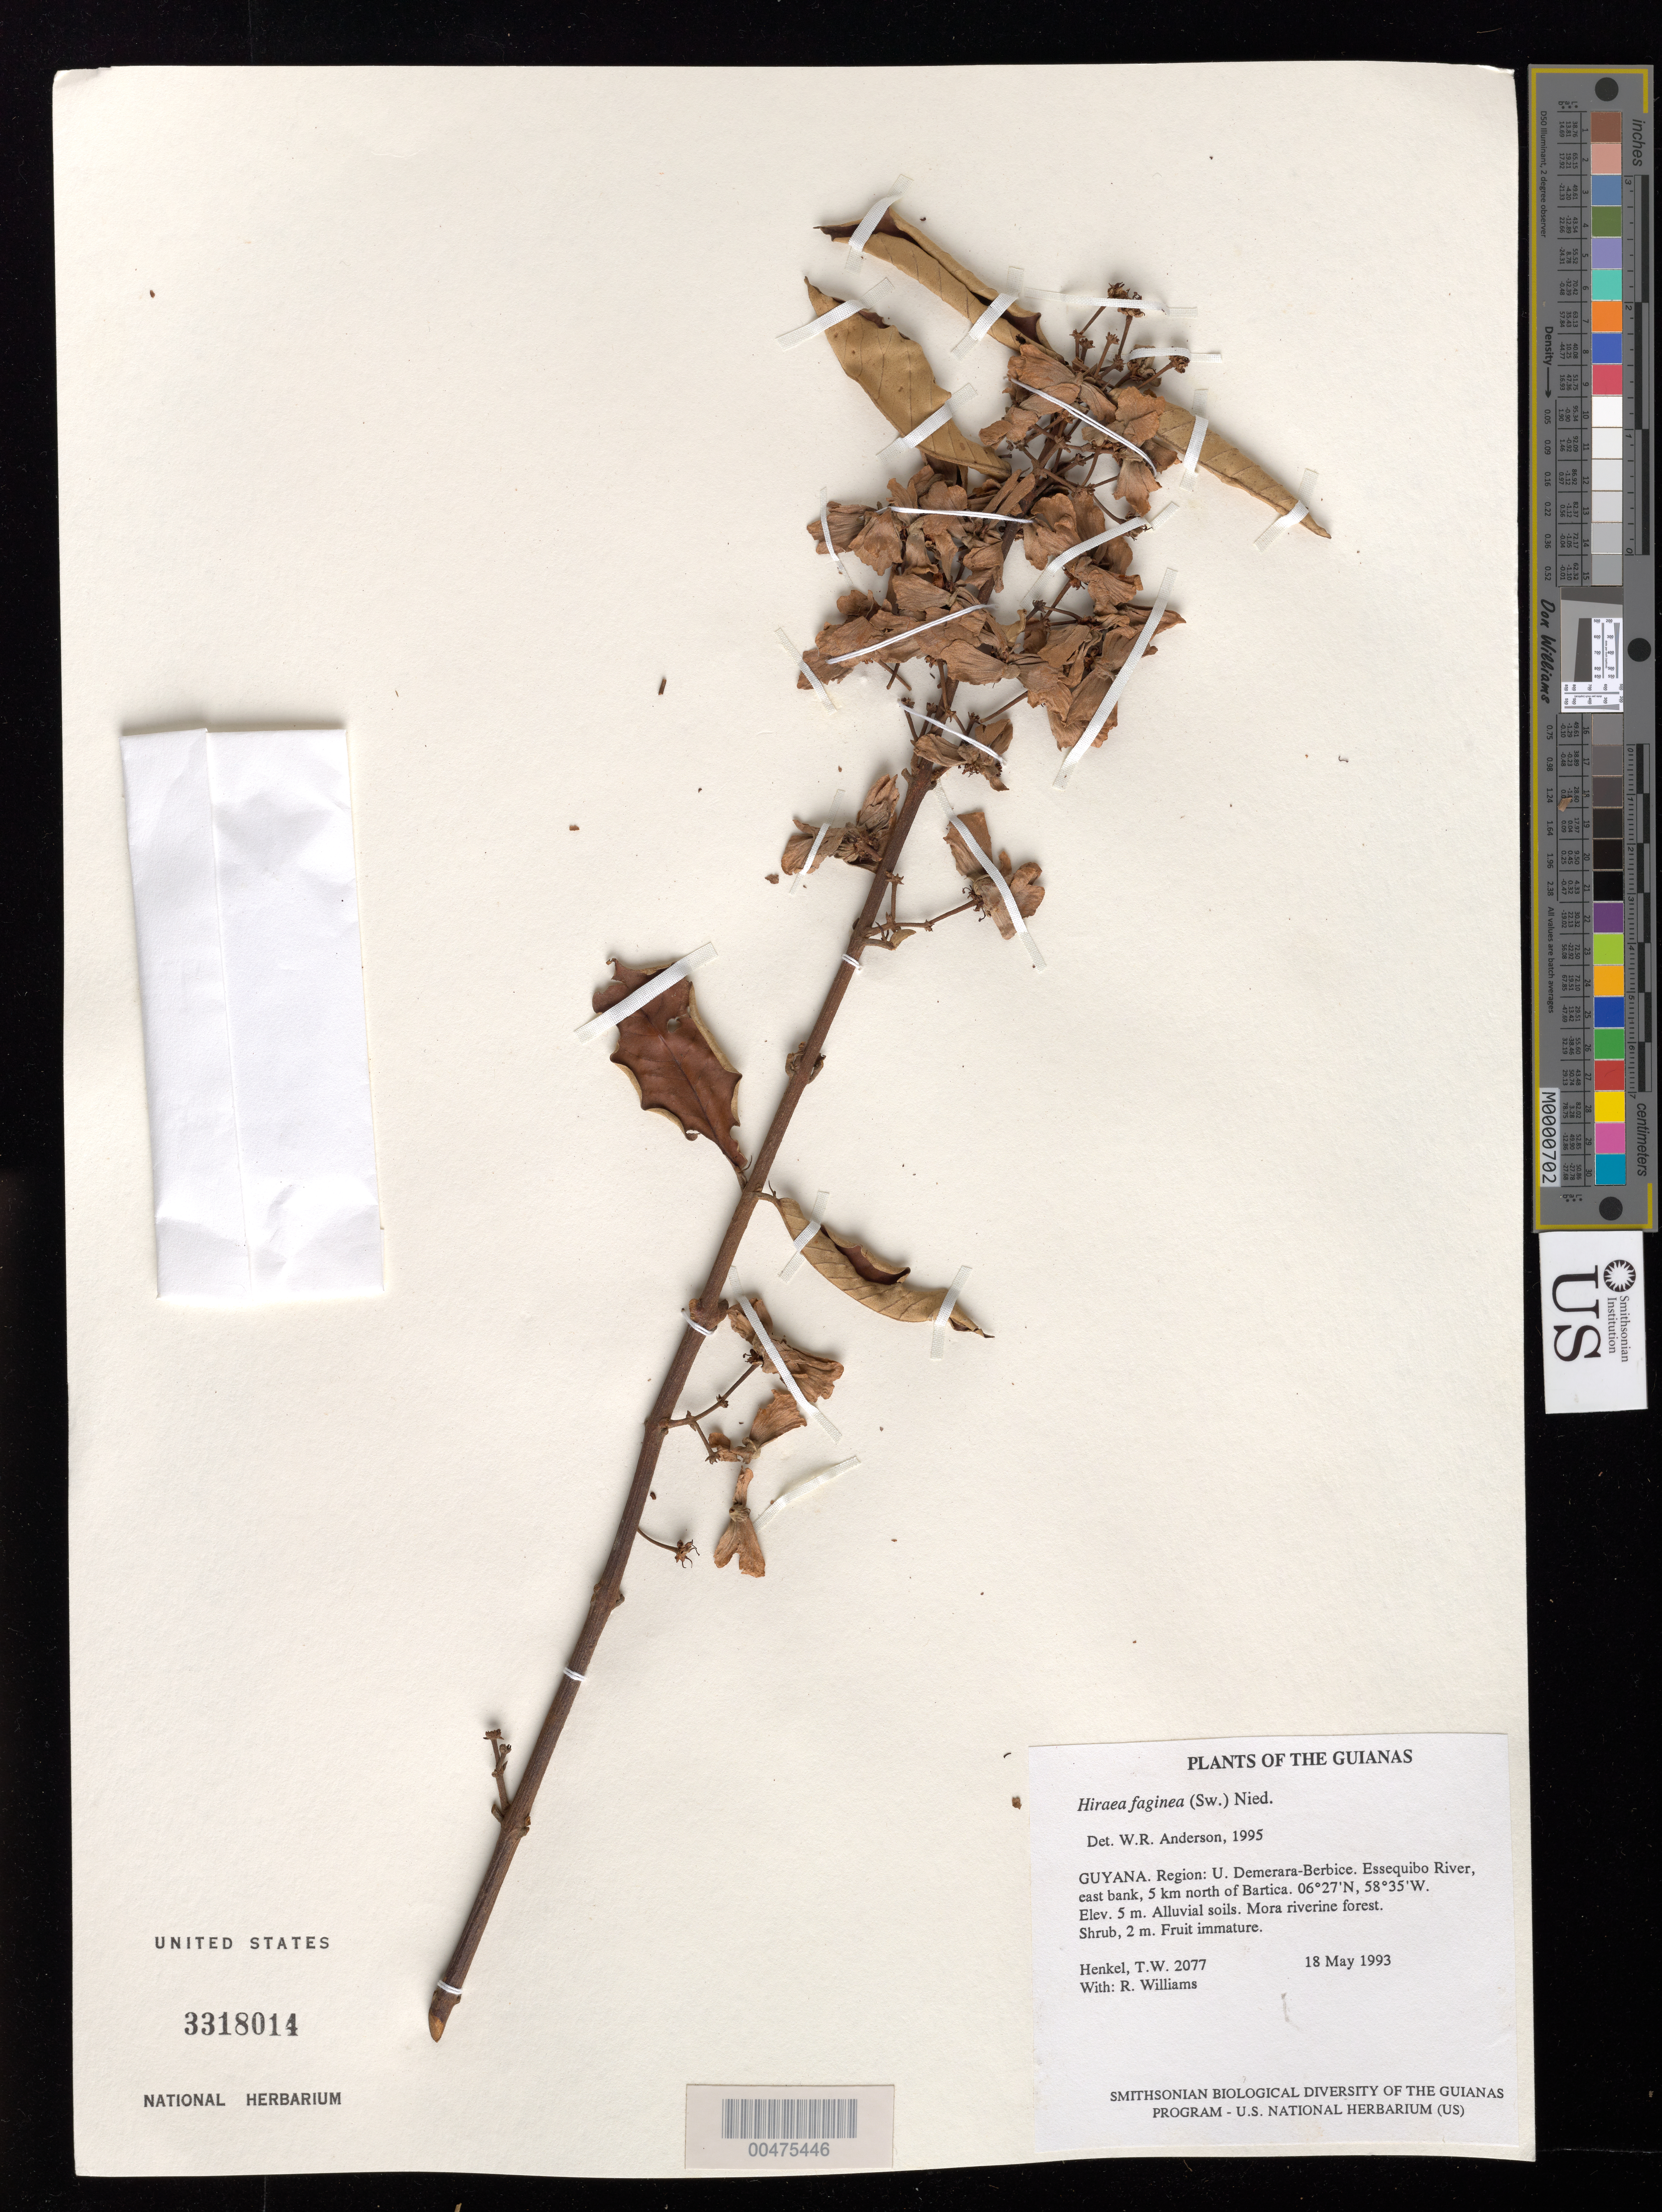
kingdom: Plantae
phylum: Tracheophyta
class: Magnoliopsida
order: Malpighiales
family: Malpighiaceae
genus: Hiraea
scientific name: Hiraea faginea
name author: (Sw.) Nied.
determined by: Anderson, W. R., (MICH), University of Michigan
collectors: T. Henkel & R. Williams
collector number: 2077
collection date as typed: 18 May 1993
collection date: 1993-05-18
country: Guyana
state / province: U. Demerara-Berbice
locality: Essequibo River, east bank, 5 km north of Bartica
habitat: Alluvial soils. Mora riverine forest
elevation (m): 5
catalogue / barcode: US 3318014